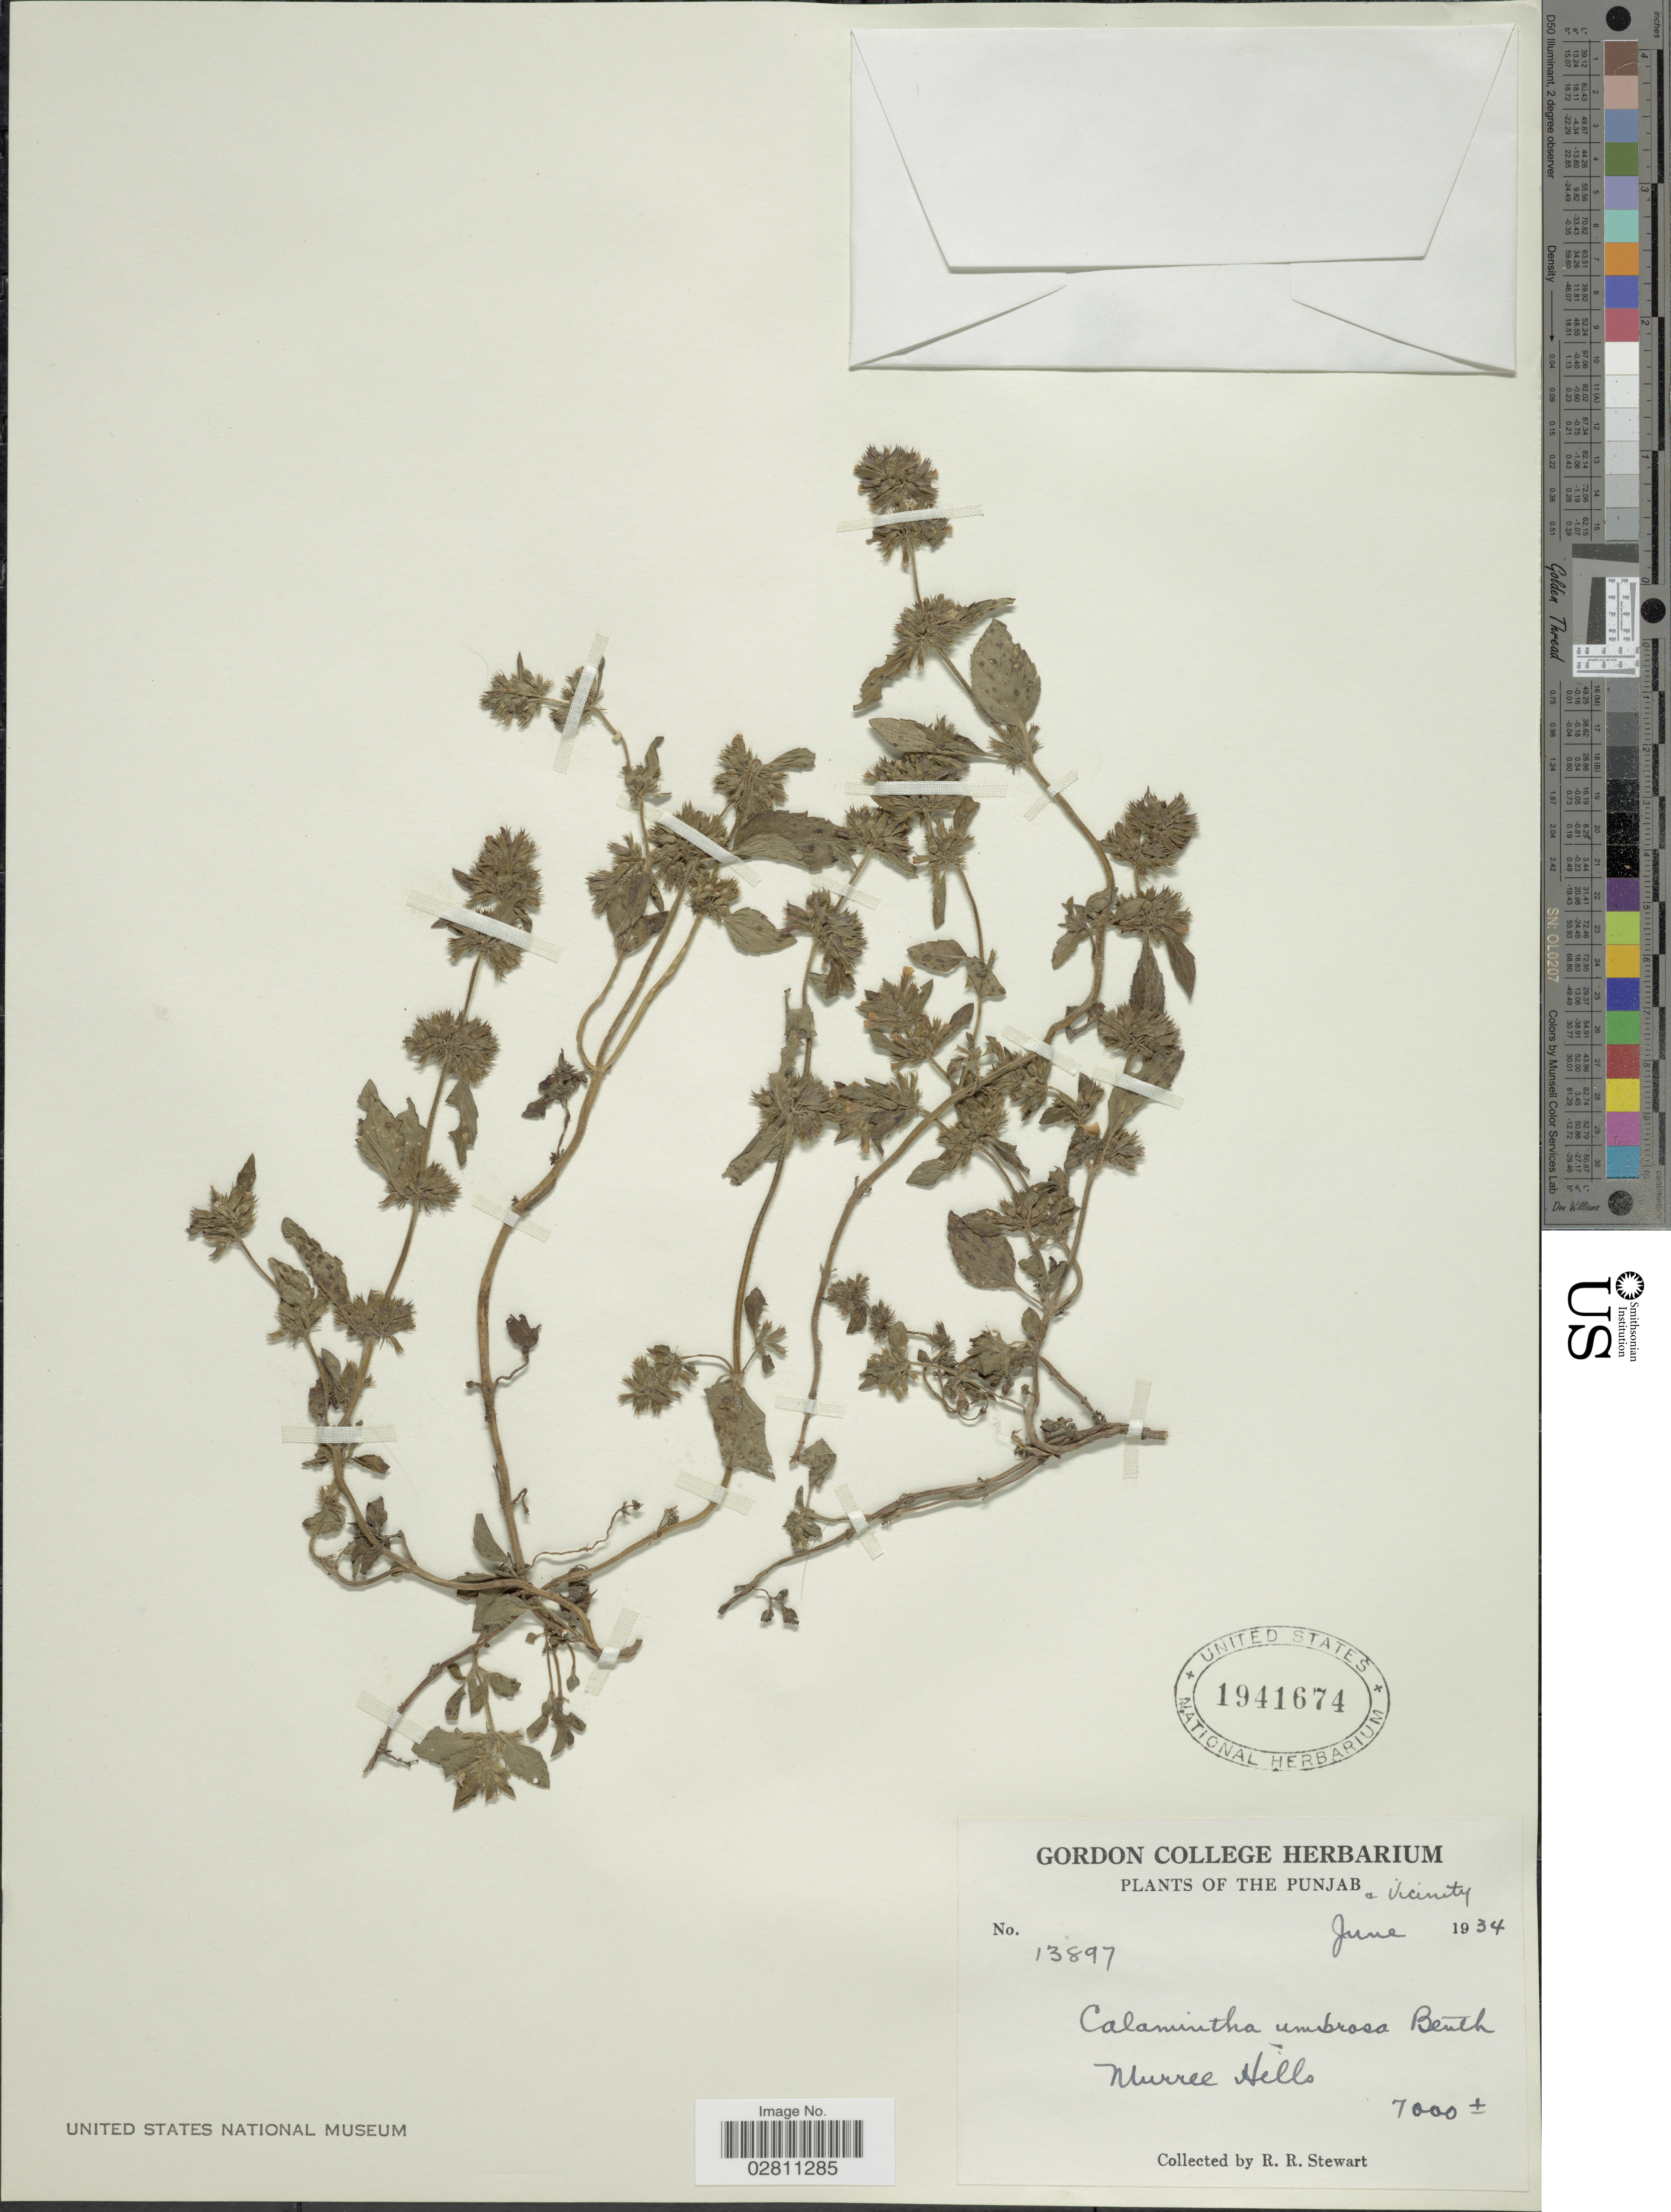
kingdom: Plantae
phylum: Tracheophyta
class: Magnoliopsida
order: Lamiales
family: Lamiaceae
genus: Clinopodium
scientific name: Clinopodium umbrosum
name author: (M. Bieb.) C. Koch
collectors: R. R. Stewart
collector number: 13897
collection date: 1934-06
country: Pakistan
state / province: Punjab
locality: Punjab & Vicinity, Murree Hills.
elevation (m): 2134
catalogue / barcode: US 1941674